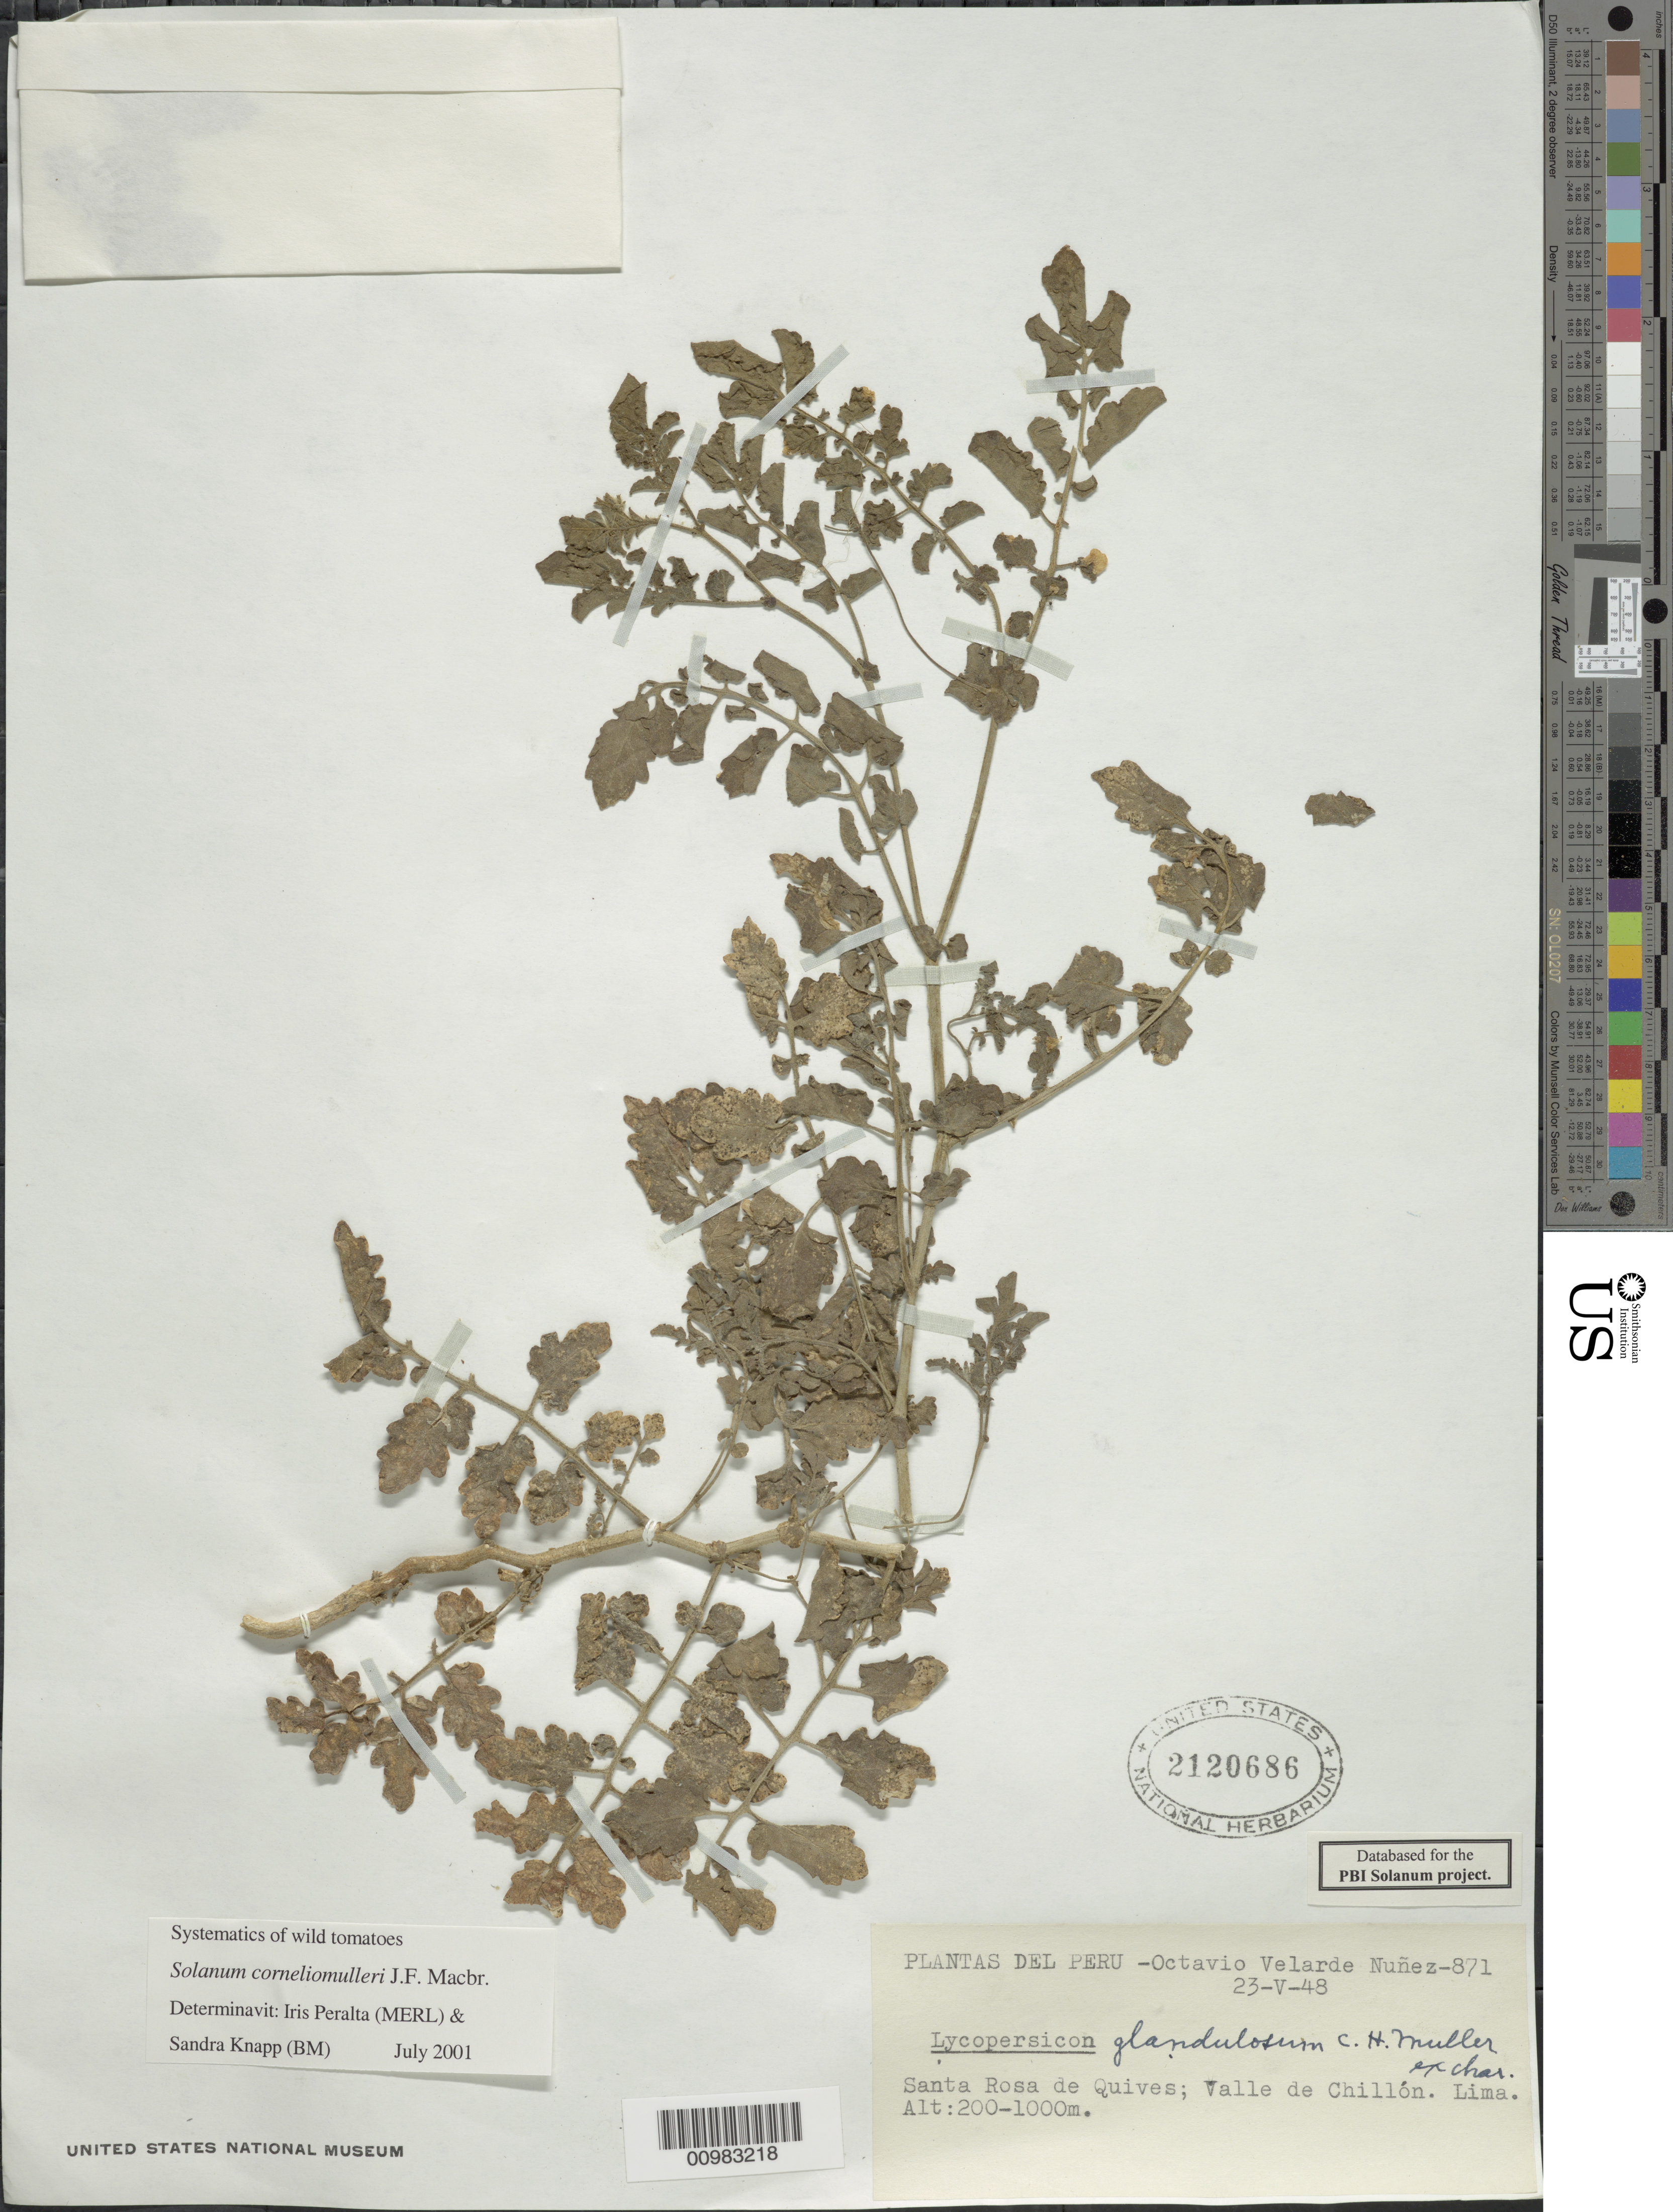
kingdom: Plantae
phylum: Tracheophyta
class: Magnoliopsida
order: Solanales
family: Solanaceae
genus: Solanum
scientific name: Solanum corneliomulleri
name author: J.F. Macbr.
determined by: Peralta, Iris E.; Knapp, S. D.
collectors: O. Nuñez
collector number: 871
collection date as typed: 23 May 1943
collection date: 1943-05-23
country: Peru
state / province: Lima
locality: Santa Roas de Quives, Valle de Chillón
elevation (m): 200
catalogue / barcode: US 2120686